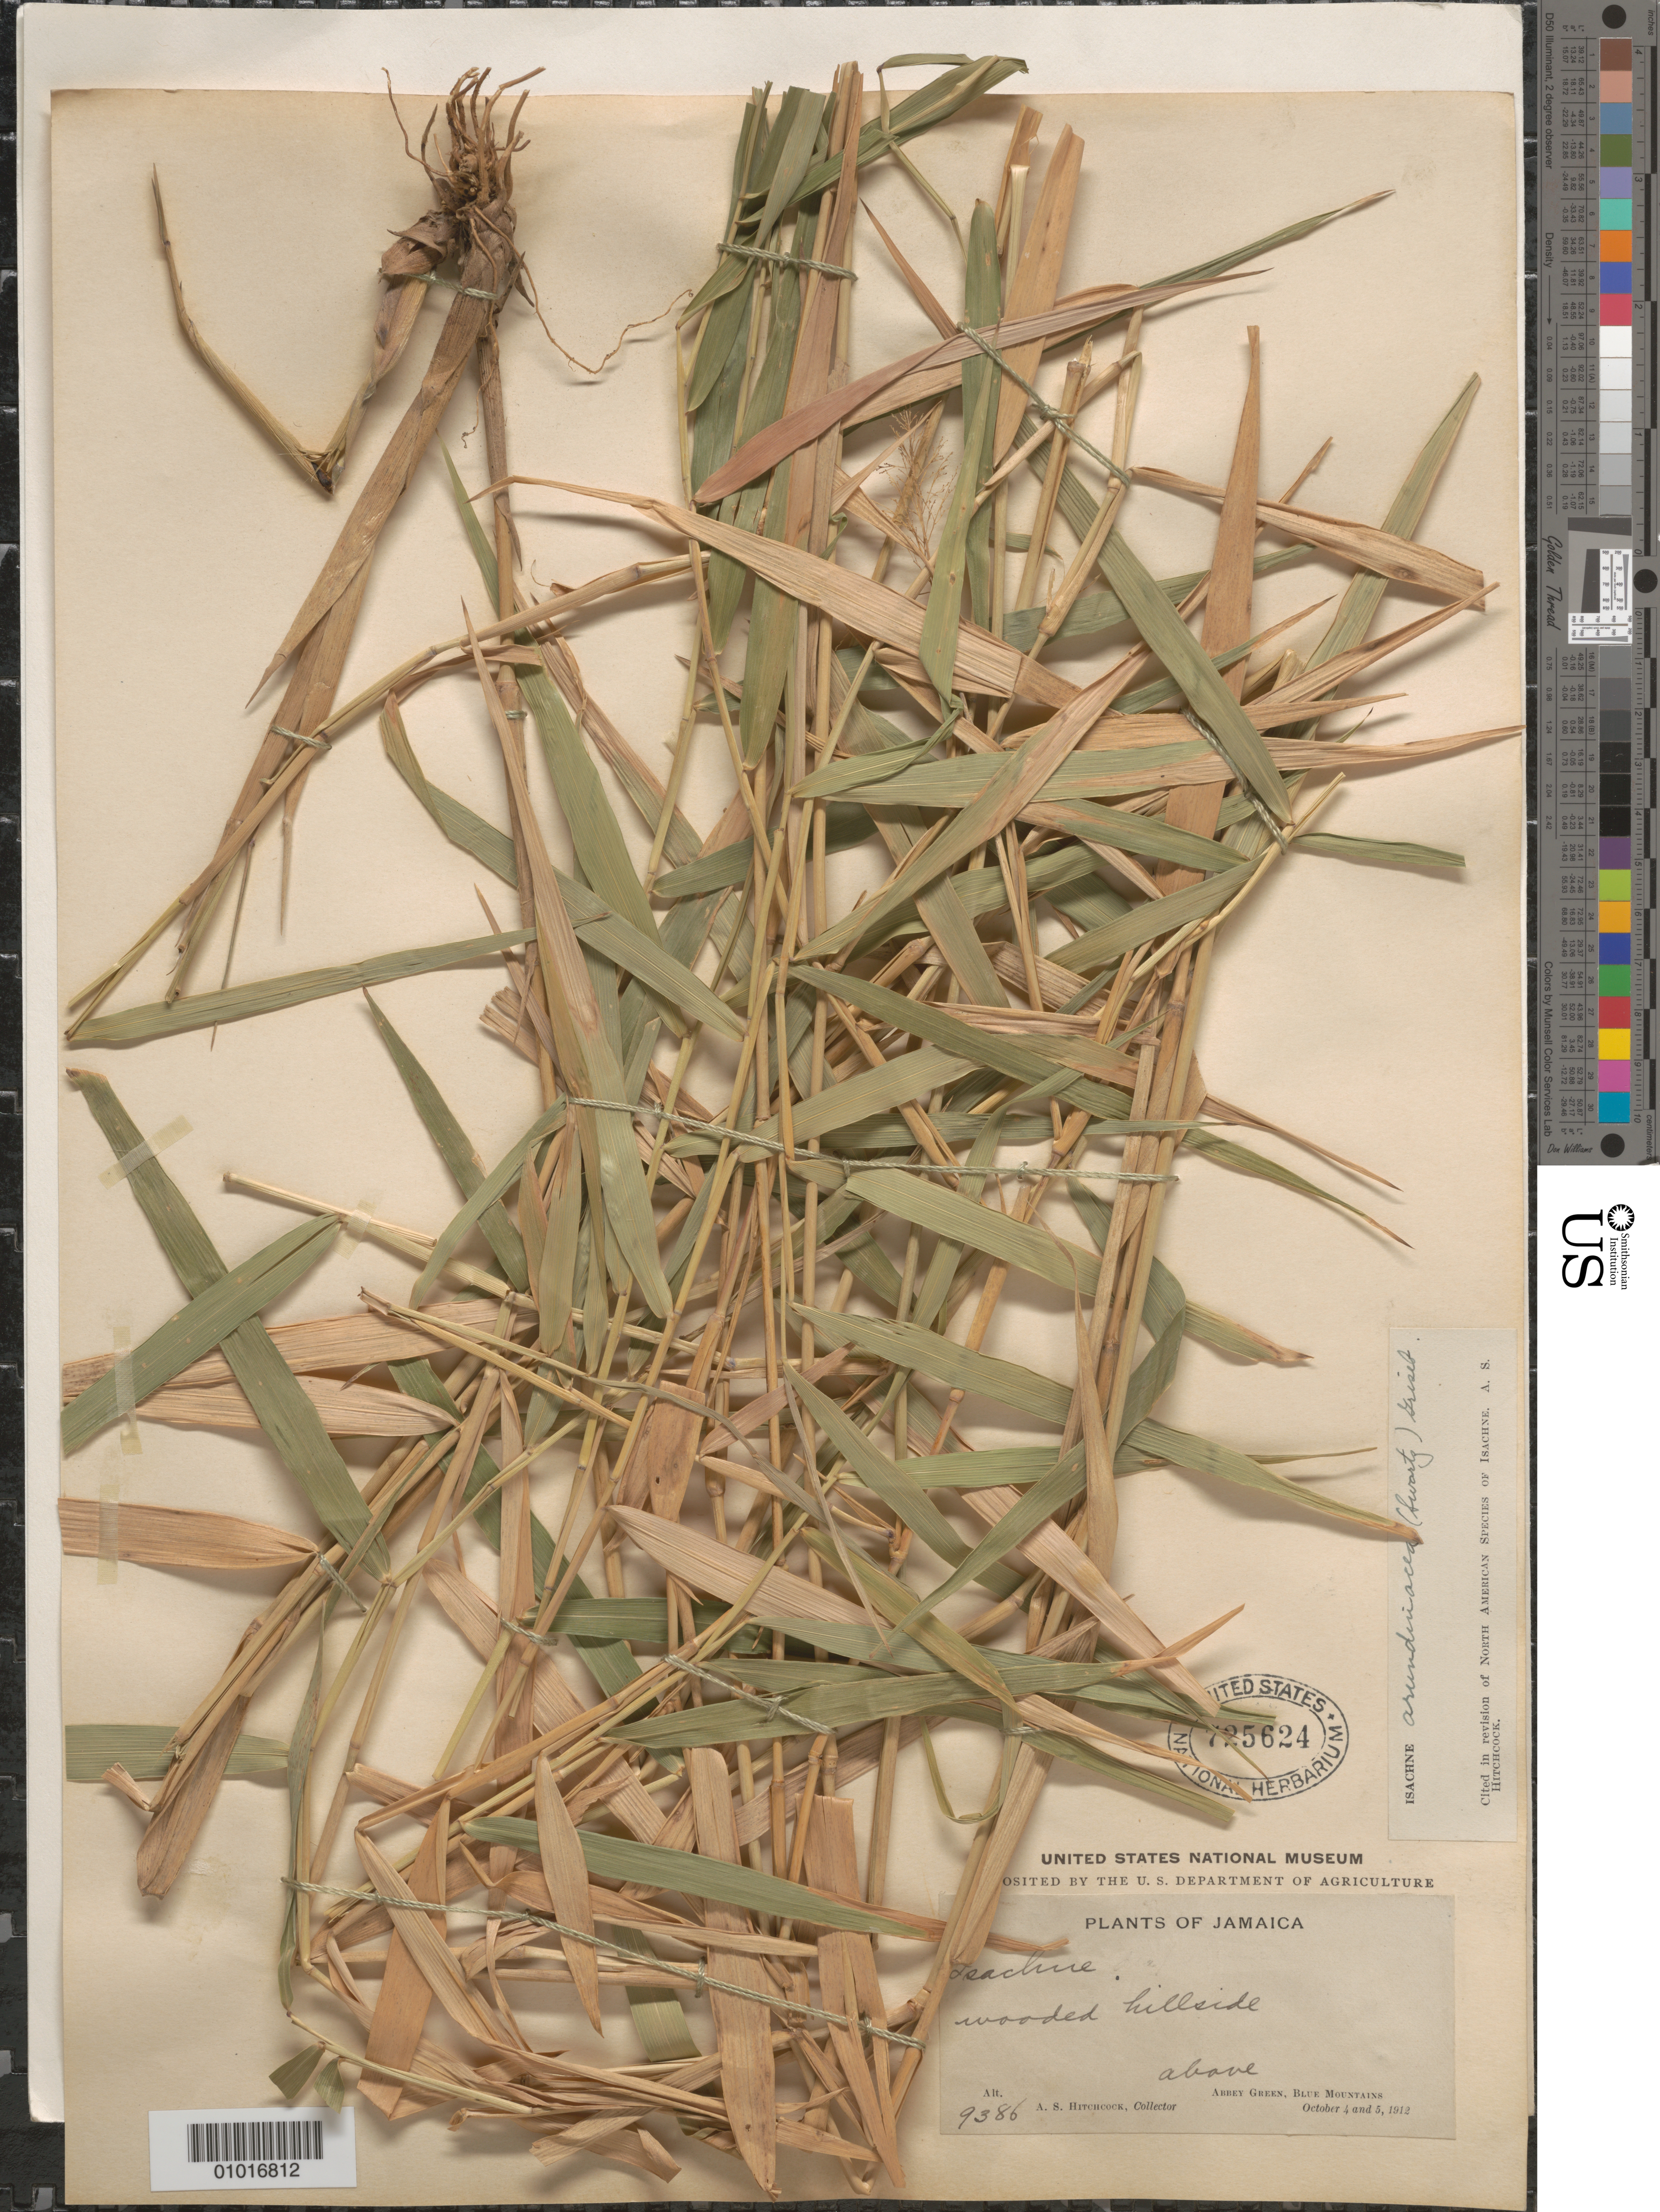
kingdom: Plantae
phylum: Tracheophyta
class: Liliopsida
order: Poales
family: Poaceae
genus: Isachne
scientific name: Isachne arundinacea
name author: (Sw.) Griseb.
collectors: A. S. Hitchcock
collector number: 9386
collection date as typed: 04 Oct 1912 and 05 Oct 1912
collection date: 1912-10-04,1912-10-05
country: Jamaica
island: Jamaica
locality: Abbey Green, Blue Mountains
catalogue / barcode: US 725624